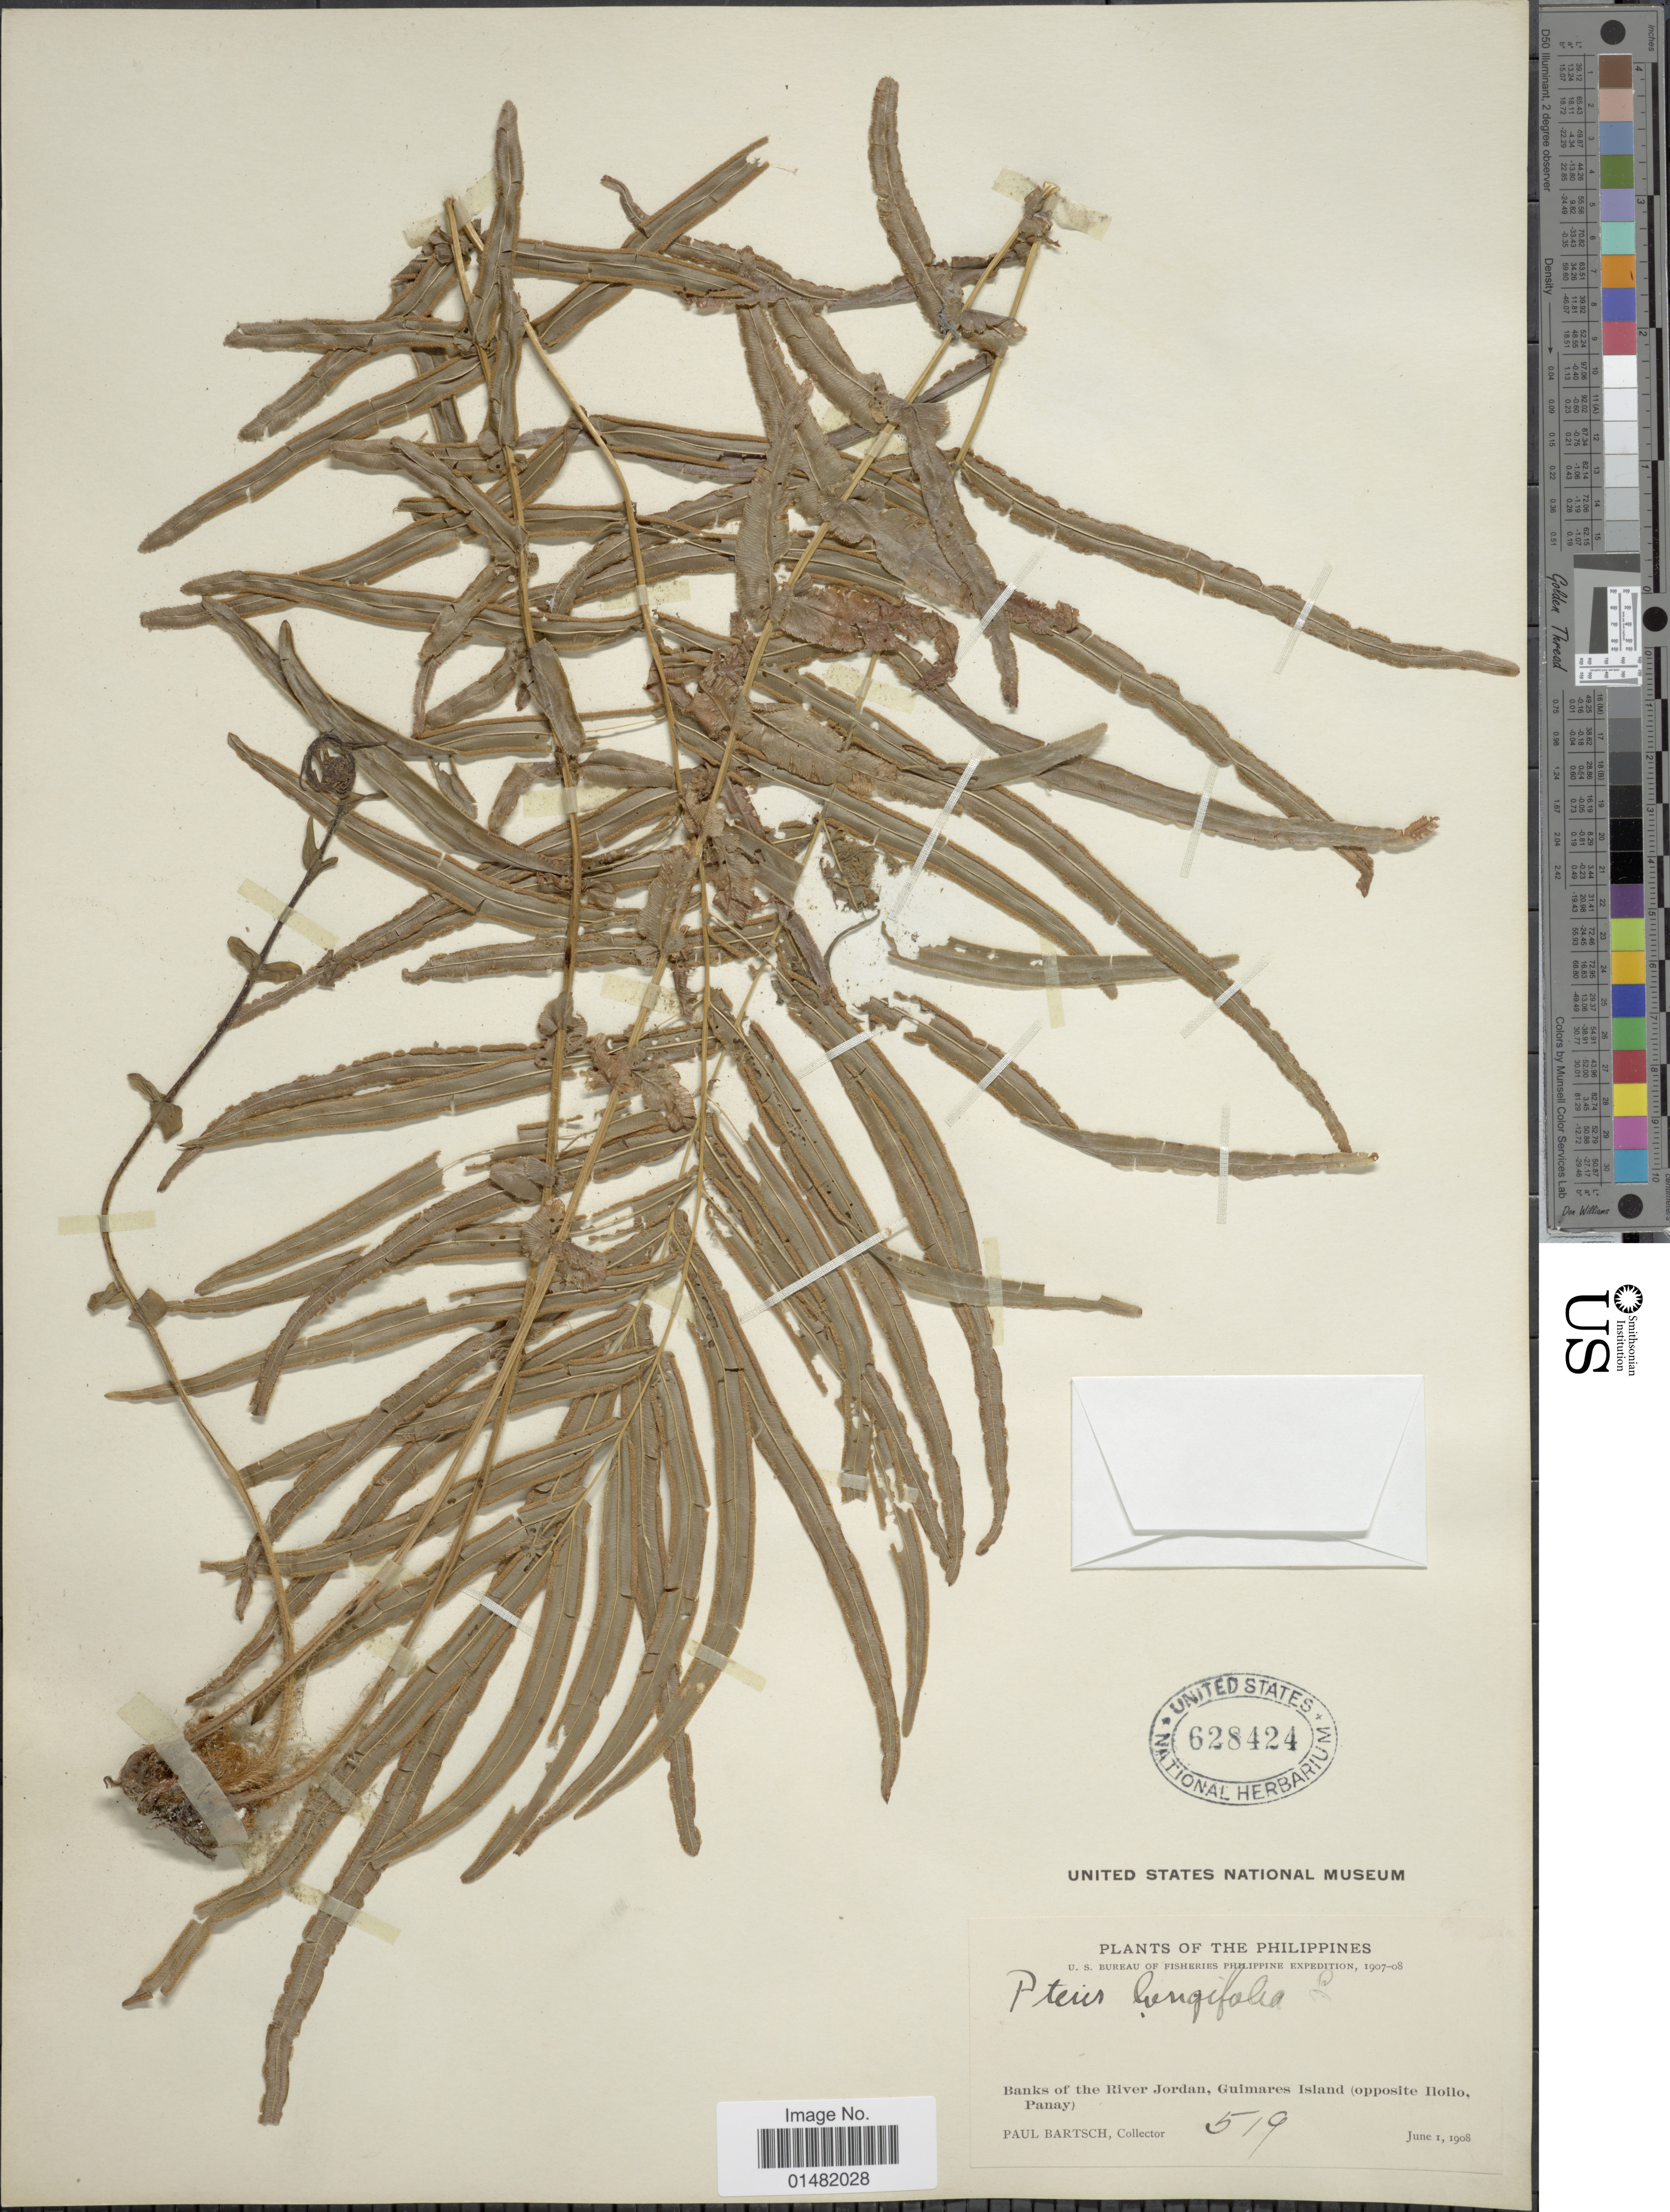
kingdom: Plantae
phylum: Tracheophyta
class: Polypodiopsida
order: Polypodiales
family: Pteridaceae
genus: Pteris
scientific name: Pteris vittata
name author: L.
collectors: P. Bartsch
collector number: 519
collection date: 1908-06-01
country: Philippines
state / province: Western Visayas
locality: Banks of the River Jordan, Guimares Island (opposite Iloilo, Panay)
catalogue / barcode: US 628424